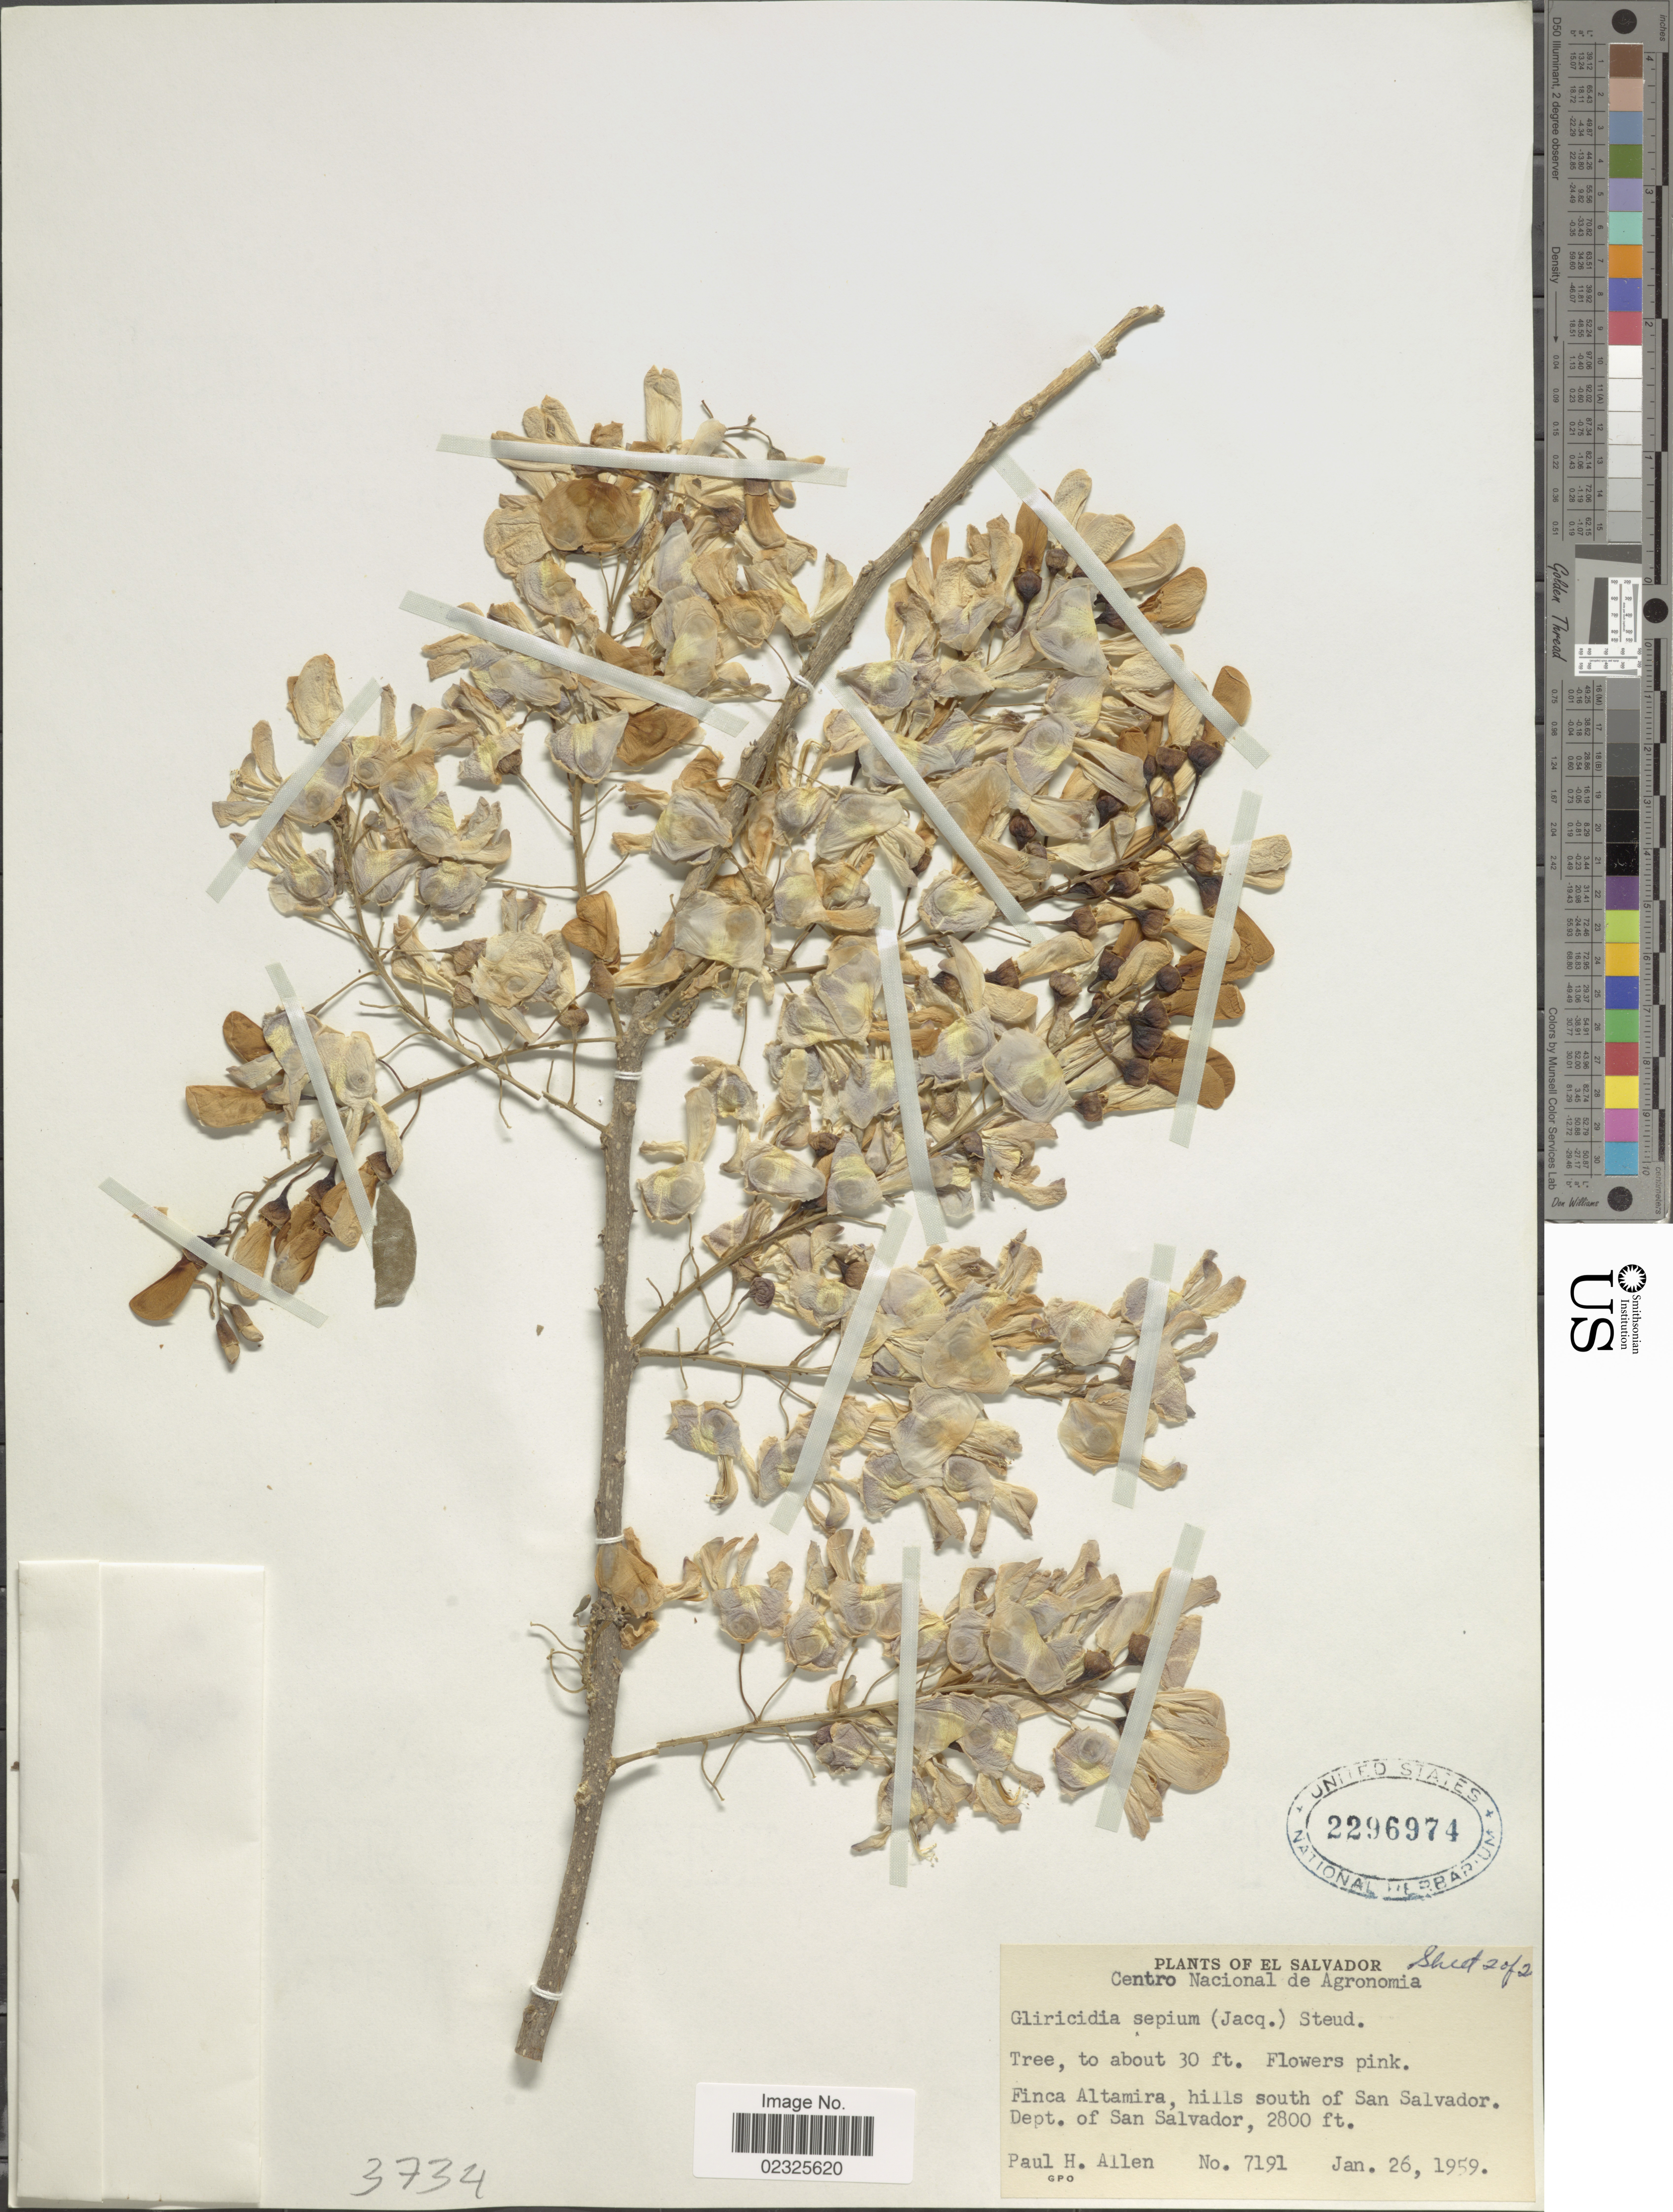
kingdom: Plantae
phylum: Tracheophyta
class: Magnoliopsida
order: Fabales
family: Fabaceae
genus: Gliricidia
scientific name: Gliricidia sepium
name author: (Jacq.) Kunth ex Walp.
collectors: P. H. Allen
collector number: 7191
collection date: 1959-06-26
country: El Salvador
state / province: San Salvador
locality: Finca Altamira, hills south of San Salvador, Centro Nacional de Agronomia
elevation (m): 853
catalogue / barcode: US 2296974